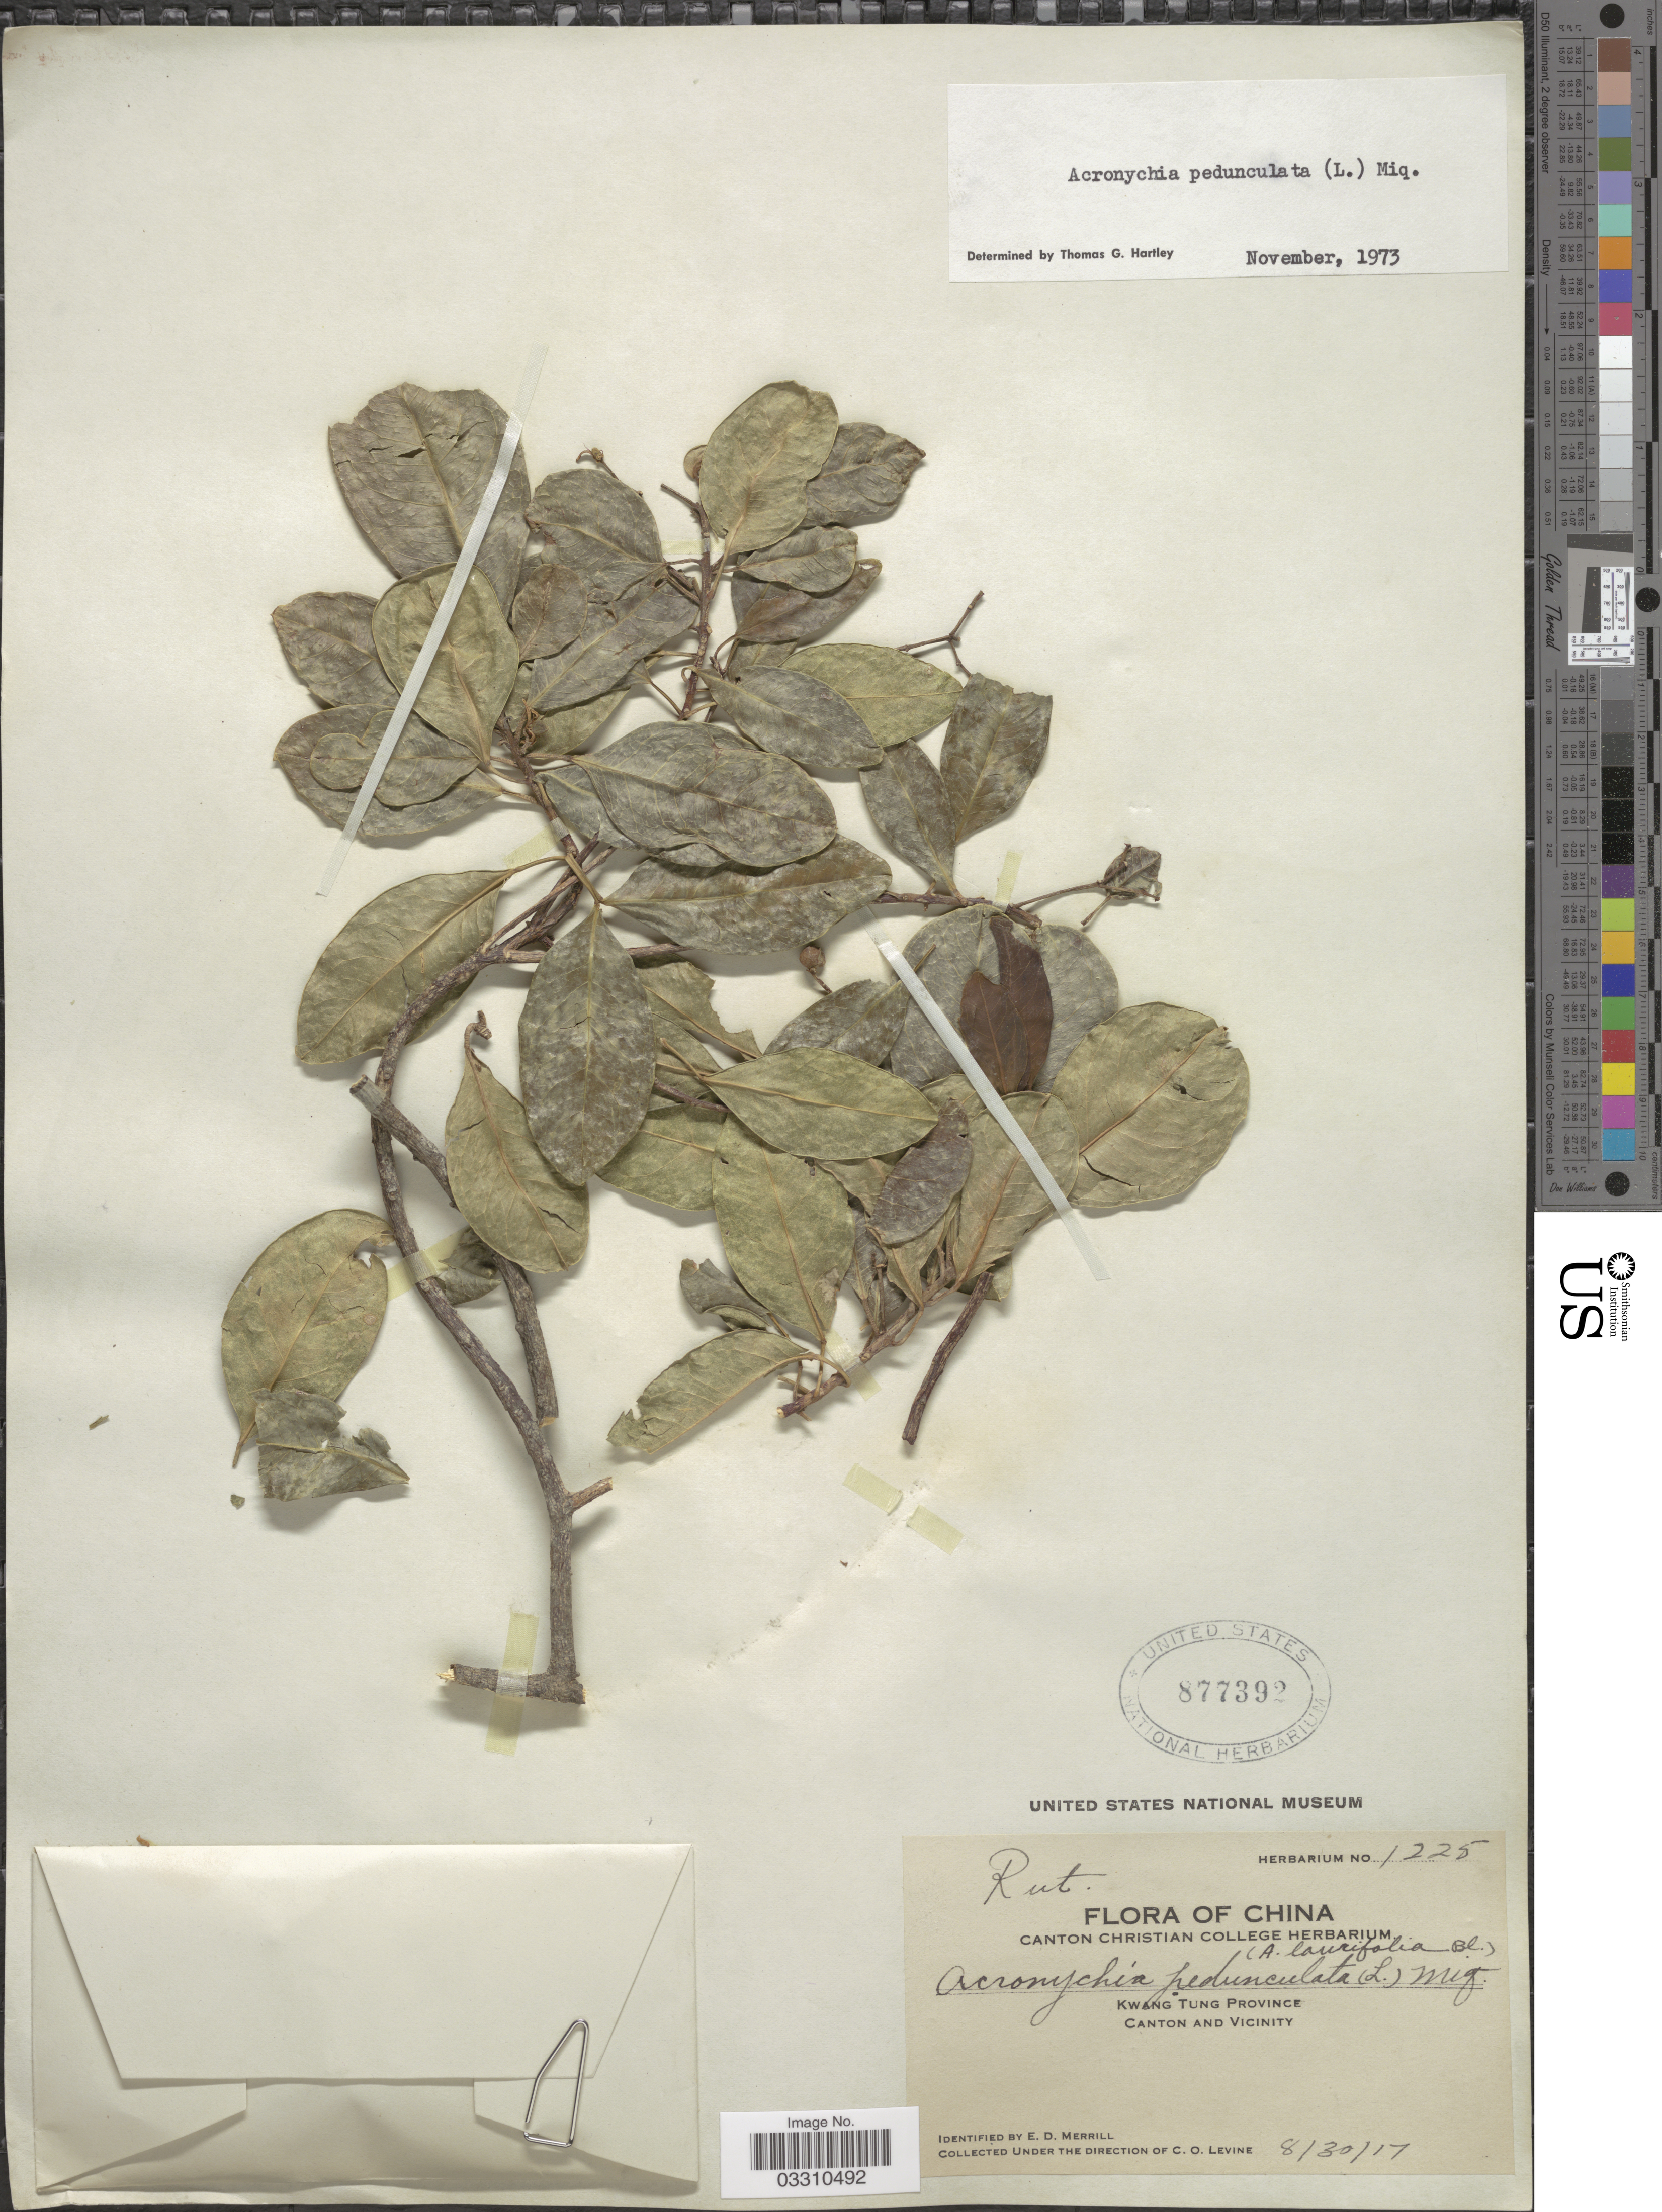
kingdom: Plantae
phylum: Tracheophyta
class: Magnoliopsida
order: Sapindales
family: Rutaceae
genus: Acronychia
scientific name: Acronychia pedunculata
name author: (L.) Miq.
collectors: C. O. Levine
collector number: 1225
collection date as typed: Transcribed d/m/y: 30/8/17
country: China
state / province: Guangdong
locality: Kwang Tung Province, Canton and Vicinity.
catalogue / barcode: US 877392